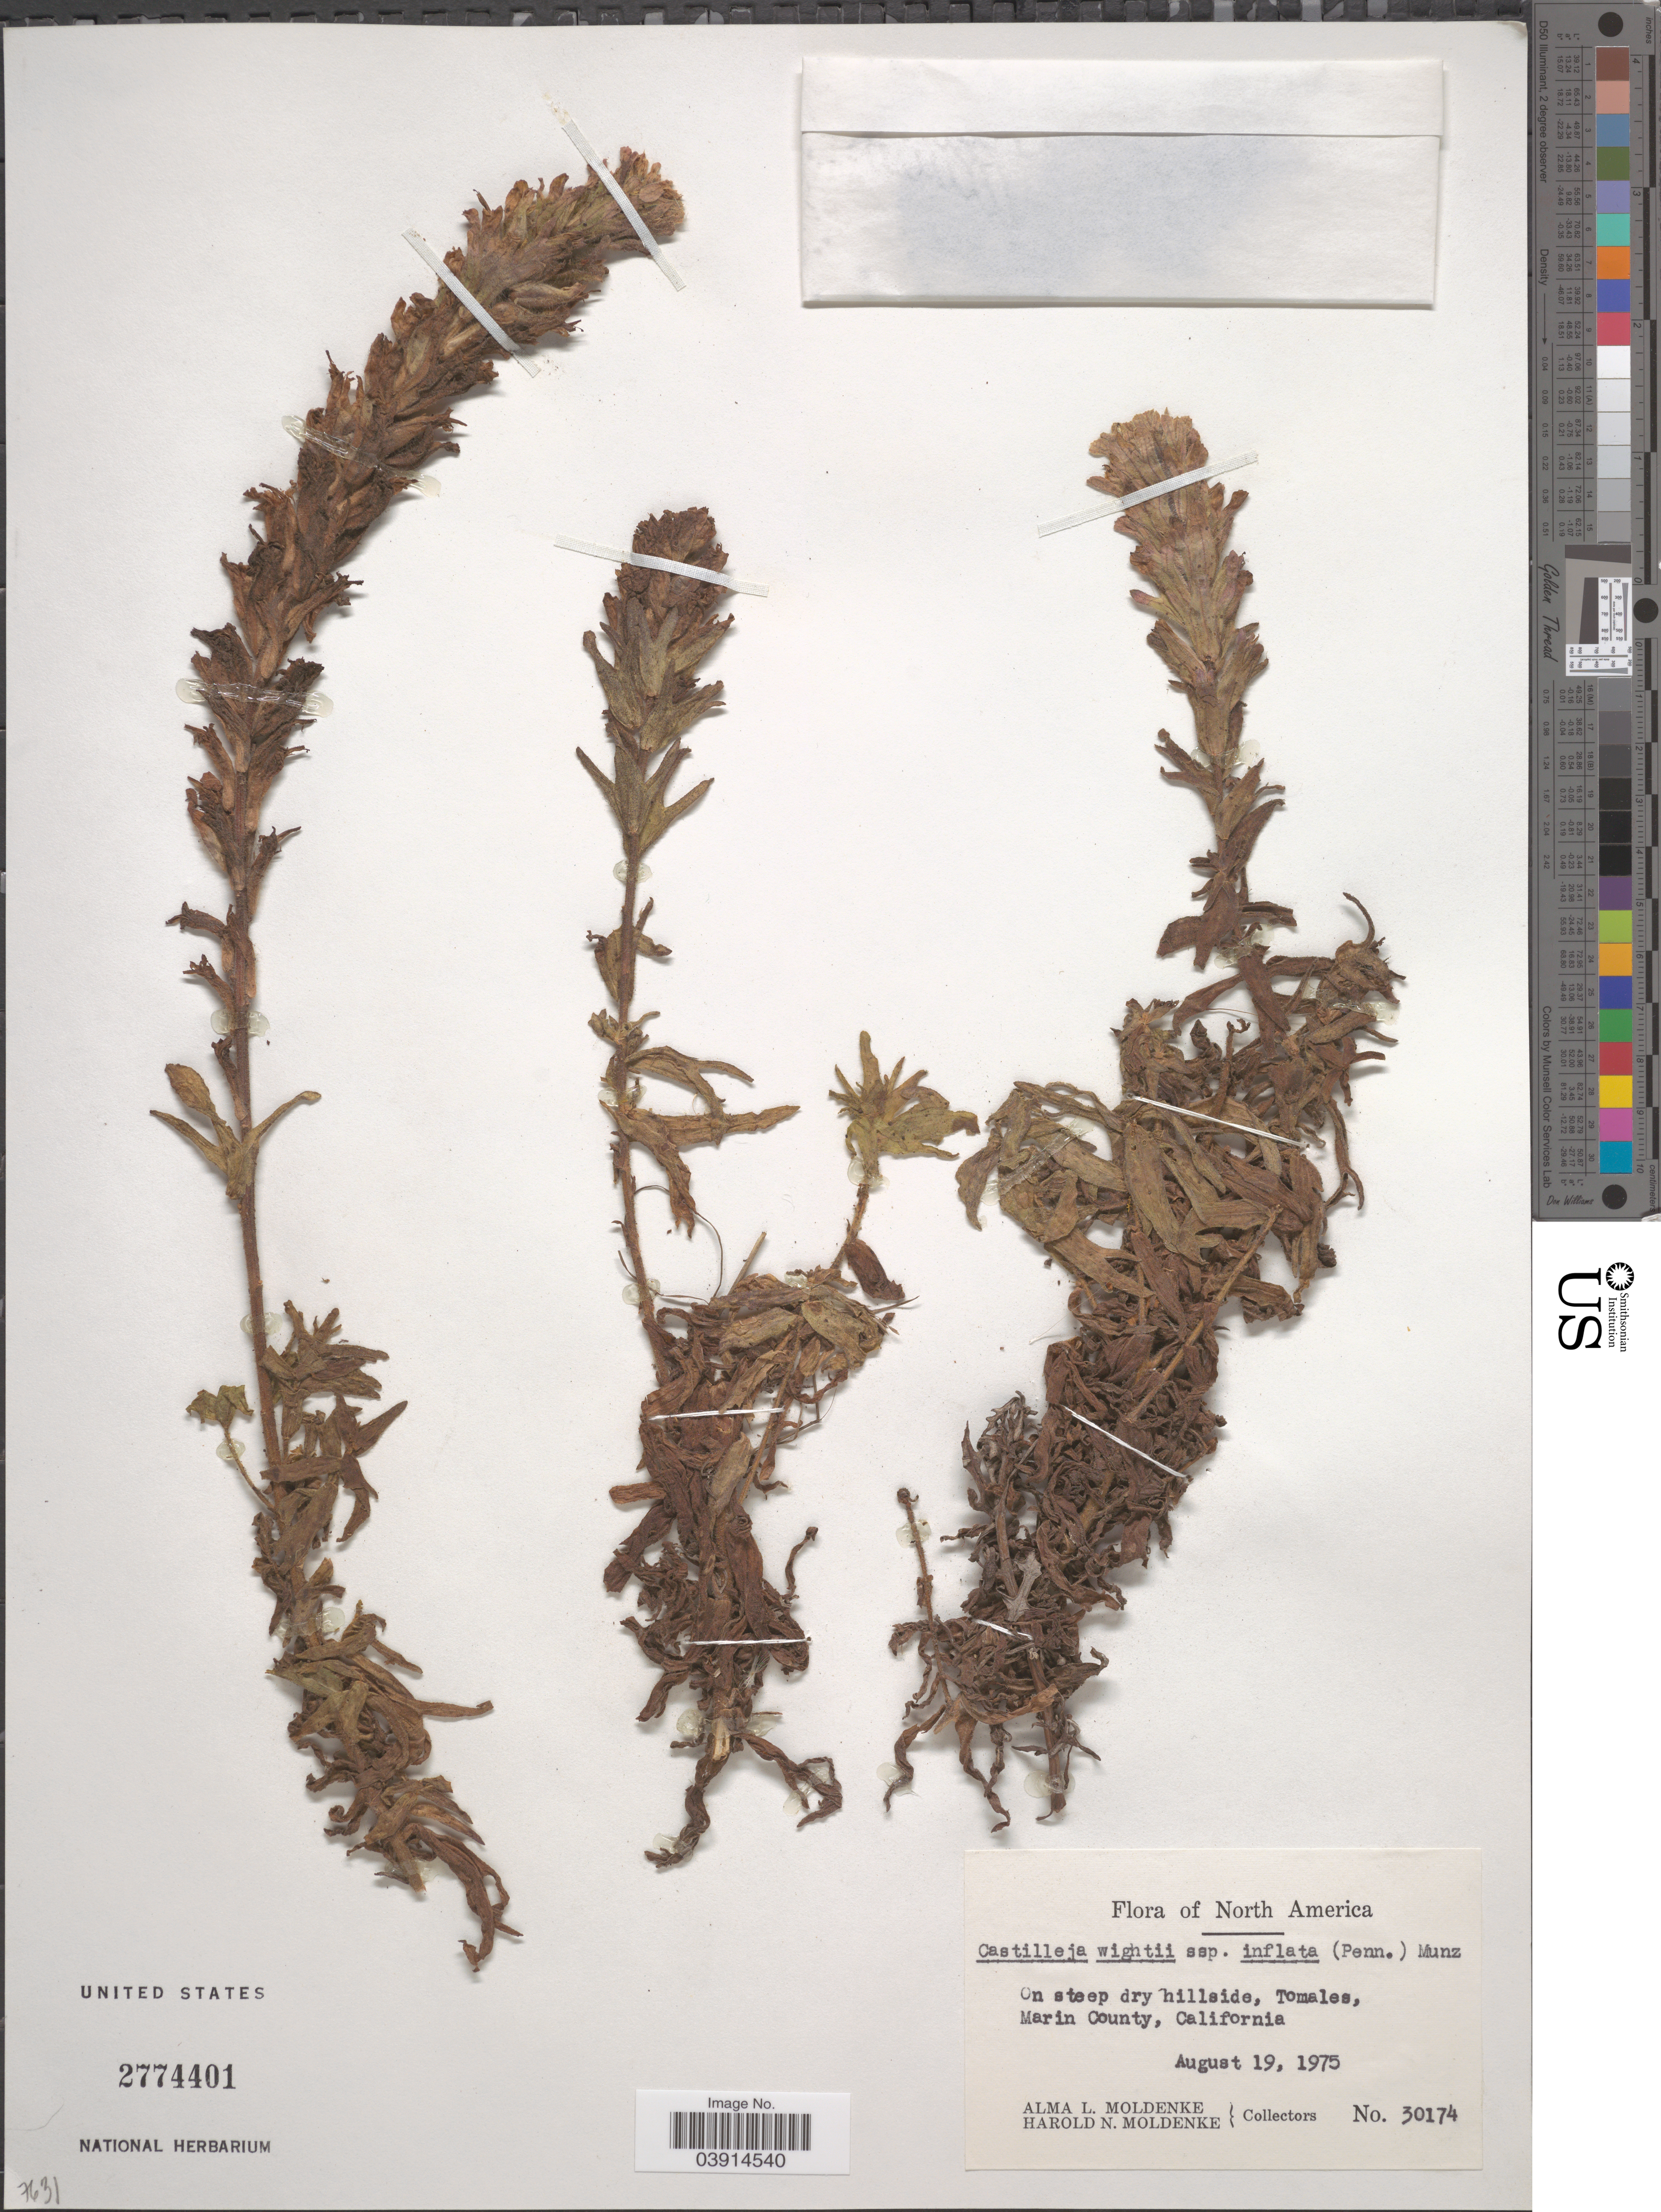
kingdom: Plantae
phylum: Tracheophyta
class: Magnoliopsida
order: Lamiales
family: Orobanchaceae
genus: Castilleja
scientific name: Castilleja wightii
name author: Elmer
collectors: A. L. Moldenke & H. N. Moldenke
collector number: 30174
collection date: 1975-08-19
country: United States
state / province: California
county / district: Marin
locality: On steep dry hillside, Tomales, Marin County.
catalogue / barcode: US 2774401